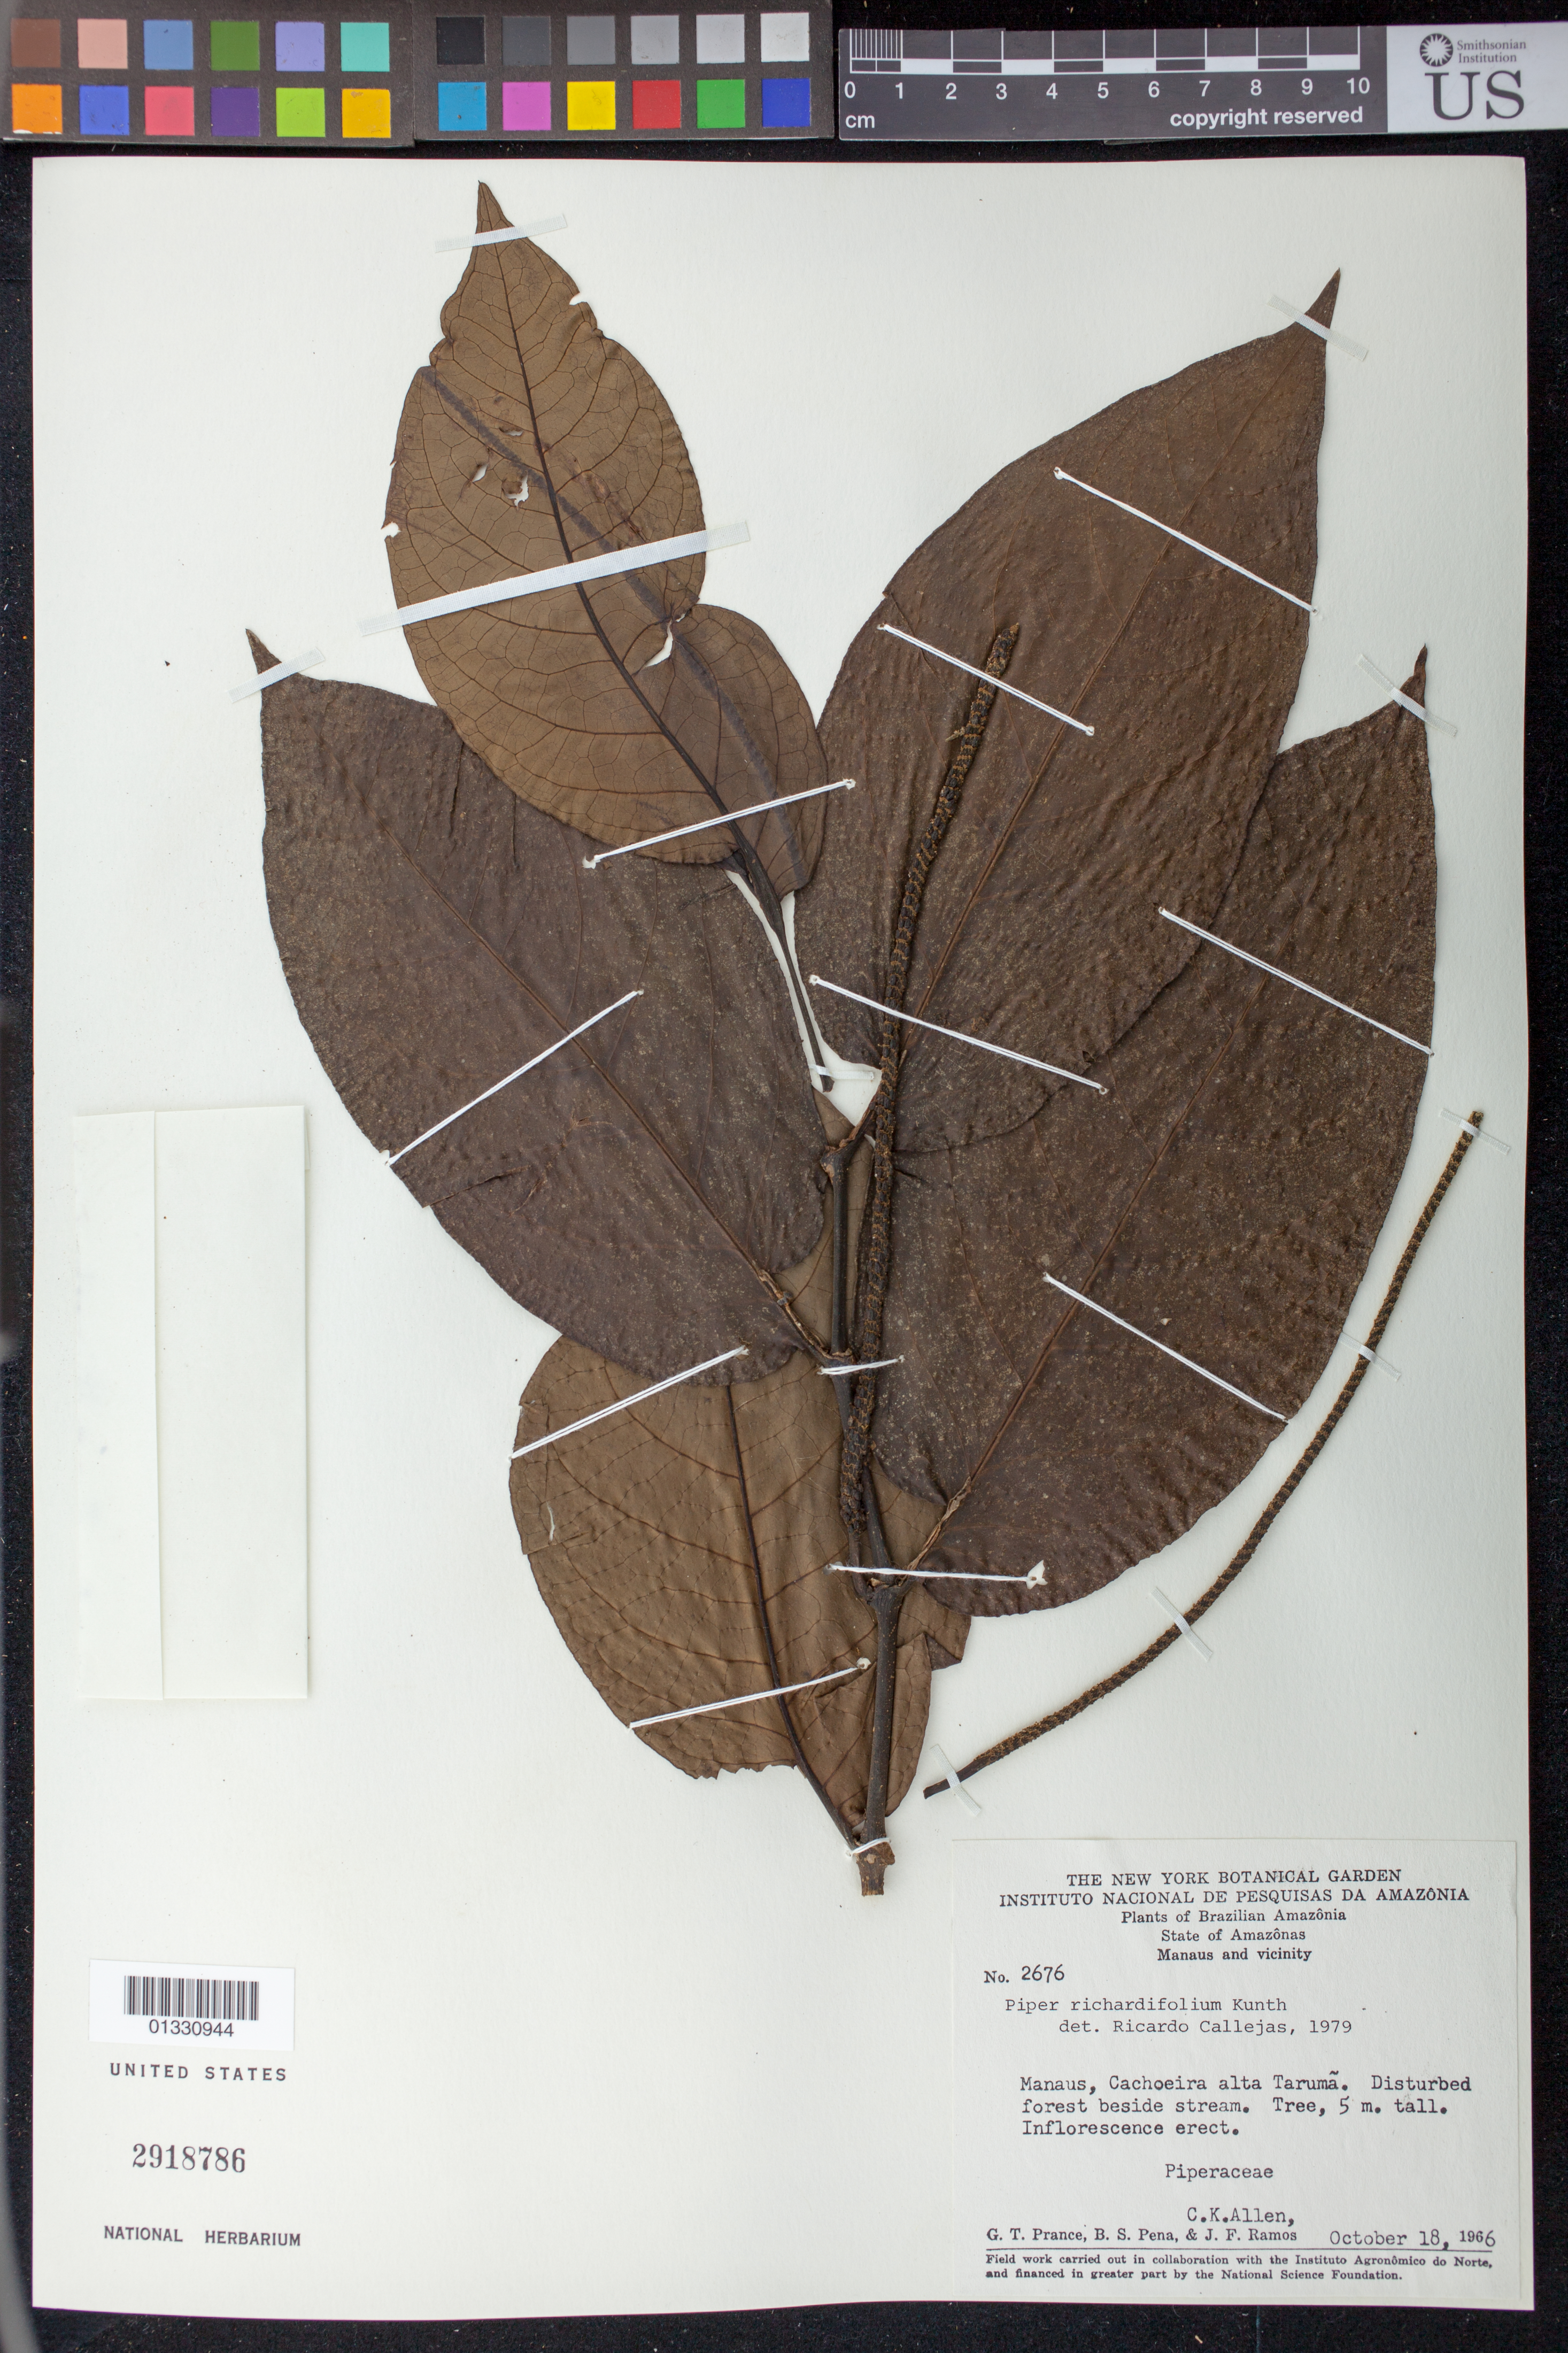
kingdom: Plantae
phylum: Tracheophyta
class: Magnoliopsida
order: Piperales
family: Piperaceae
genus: Piper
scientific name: Piper richardiifolium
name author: Kunth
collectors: C. K. Allen, G. T. Prance, B. S. Pena & J. F. Ramos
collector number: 2676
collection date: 1966-10-18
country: Brazil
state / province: Amazonas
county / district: Manaus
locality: Cachoeiro alta Tarumã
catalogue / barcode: US 2918786